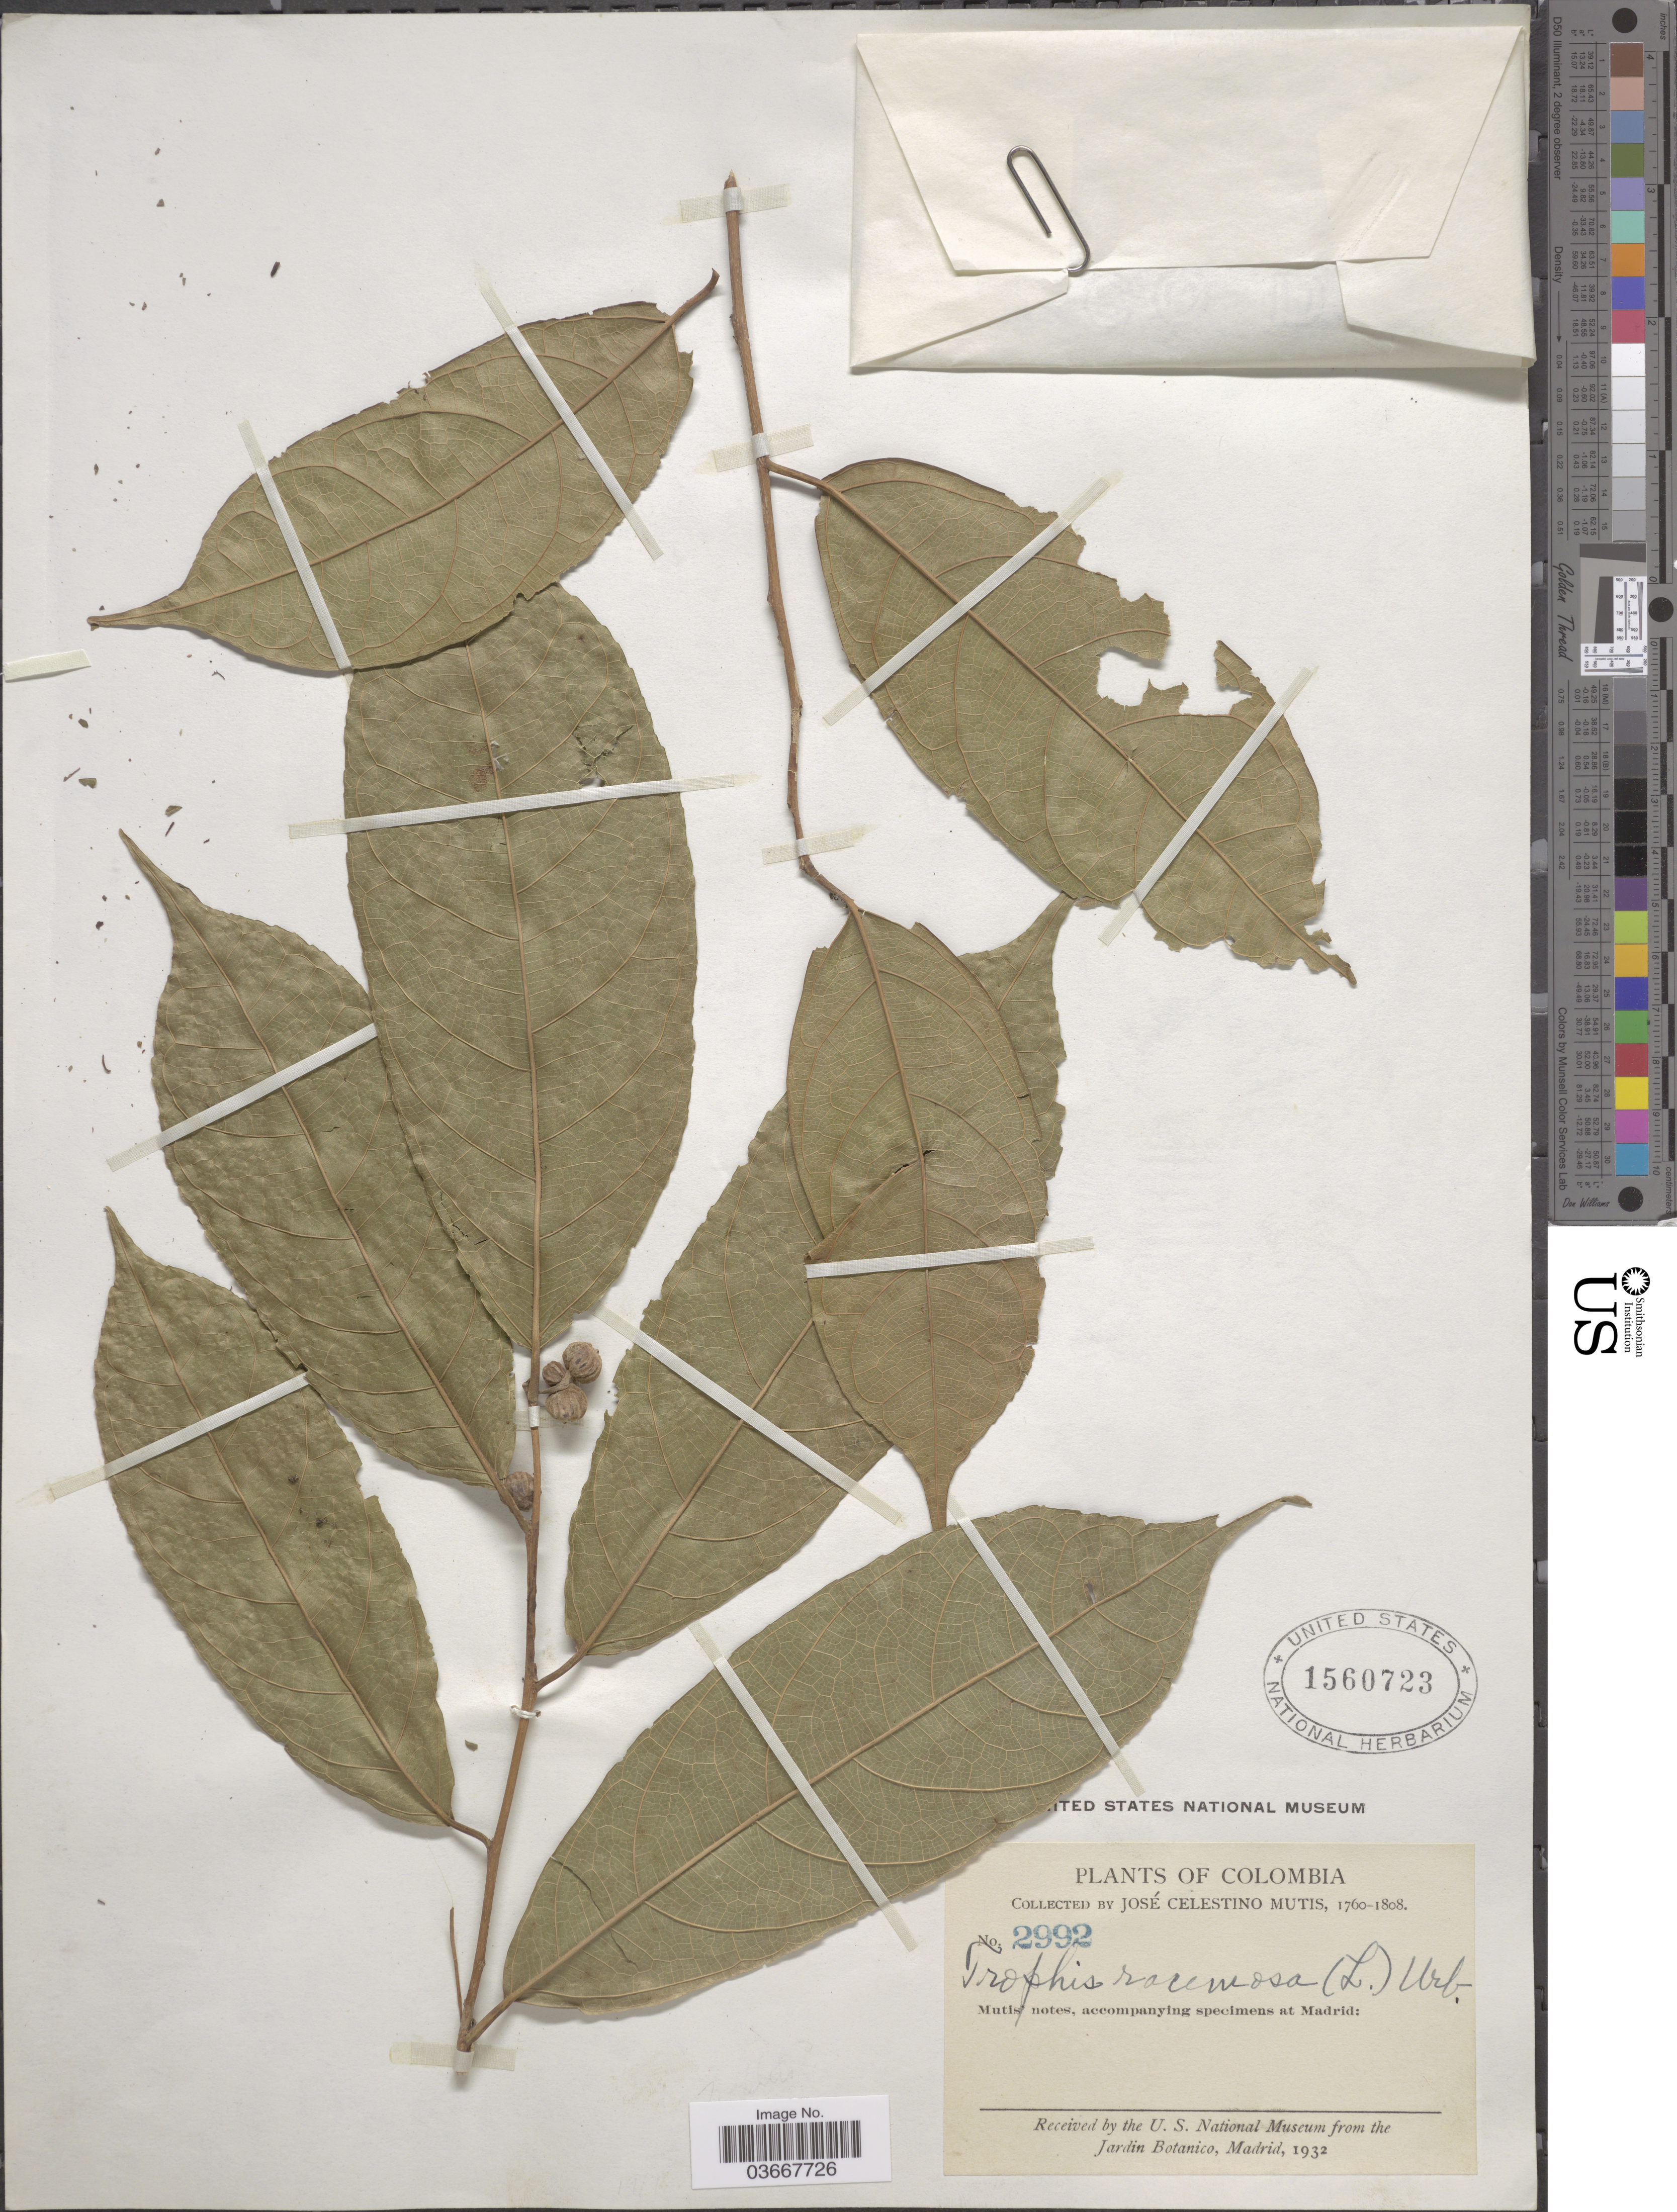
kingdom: Plantae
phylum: Tracheophyta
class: Magnoliopsida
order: Rosales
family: Moraceae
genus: Trophis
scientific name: Trophis racemosa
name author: (L.) Urb.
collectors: J. C. B. Mutis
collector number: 2992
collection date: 1760/1808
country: Colombia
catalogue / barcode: US 1560723